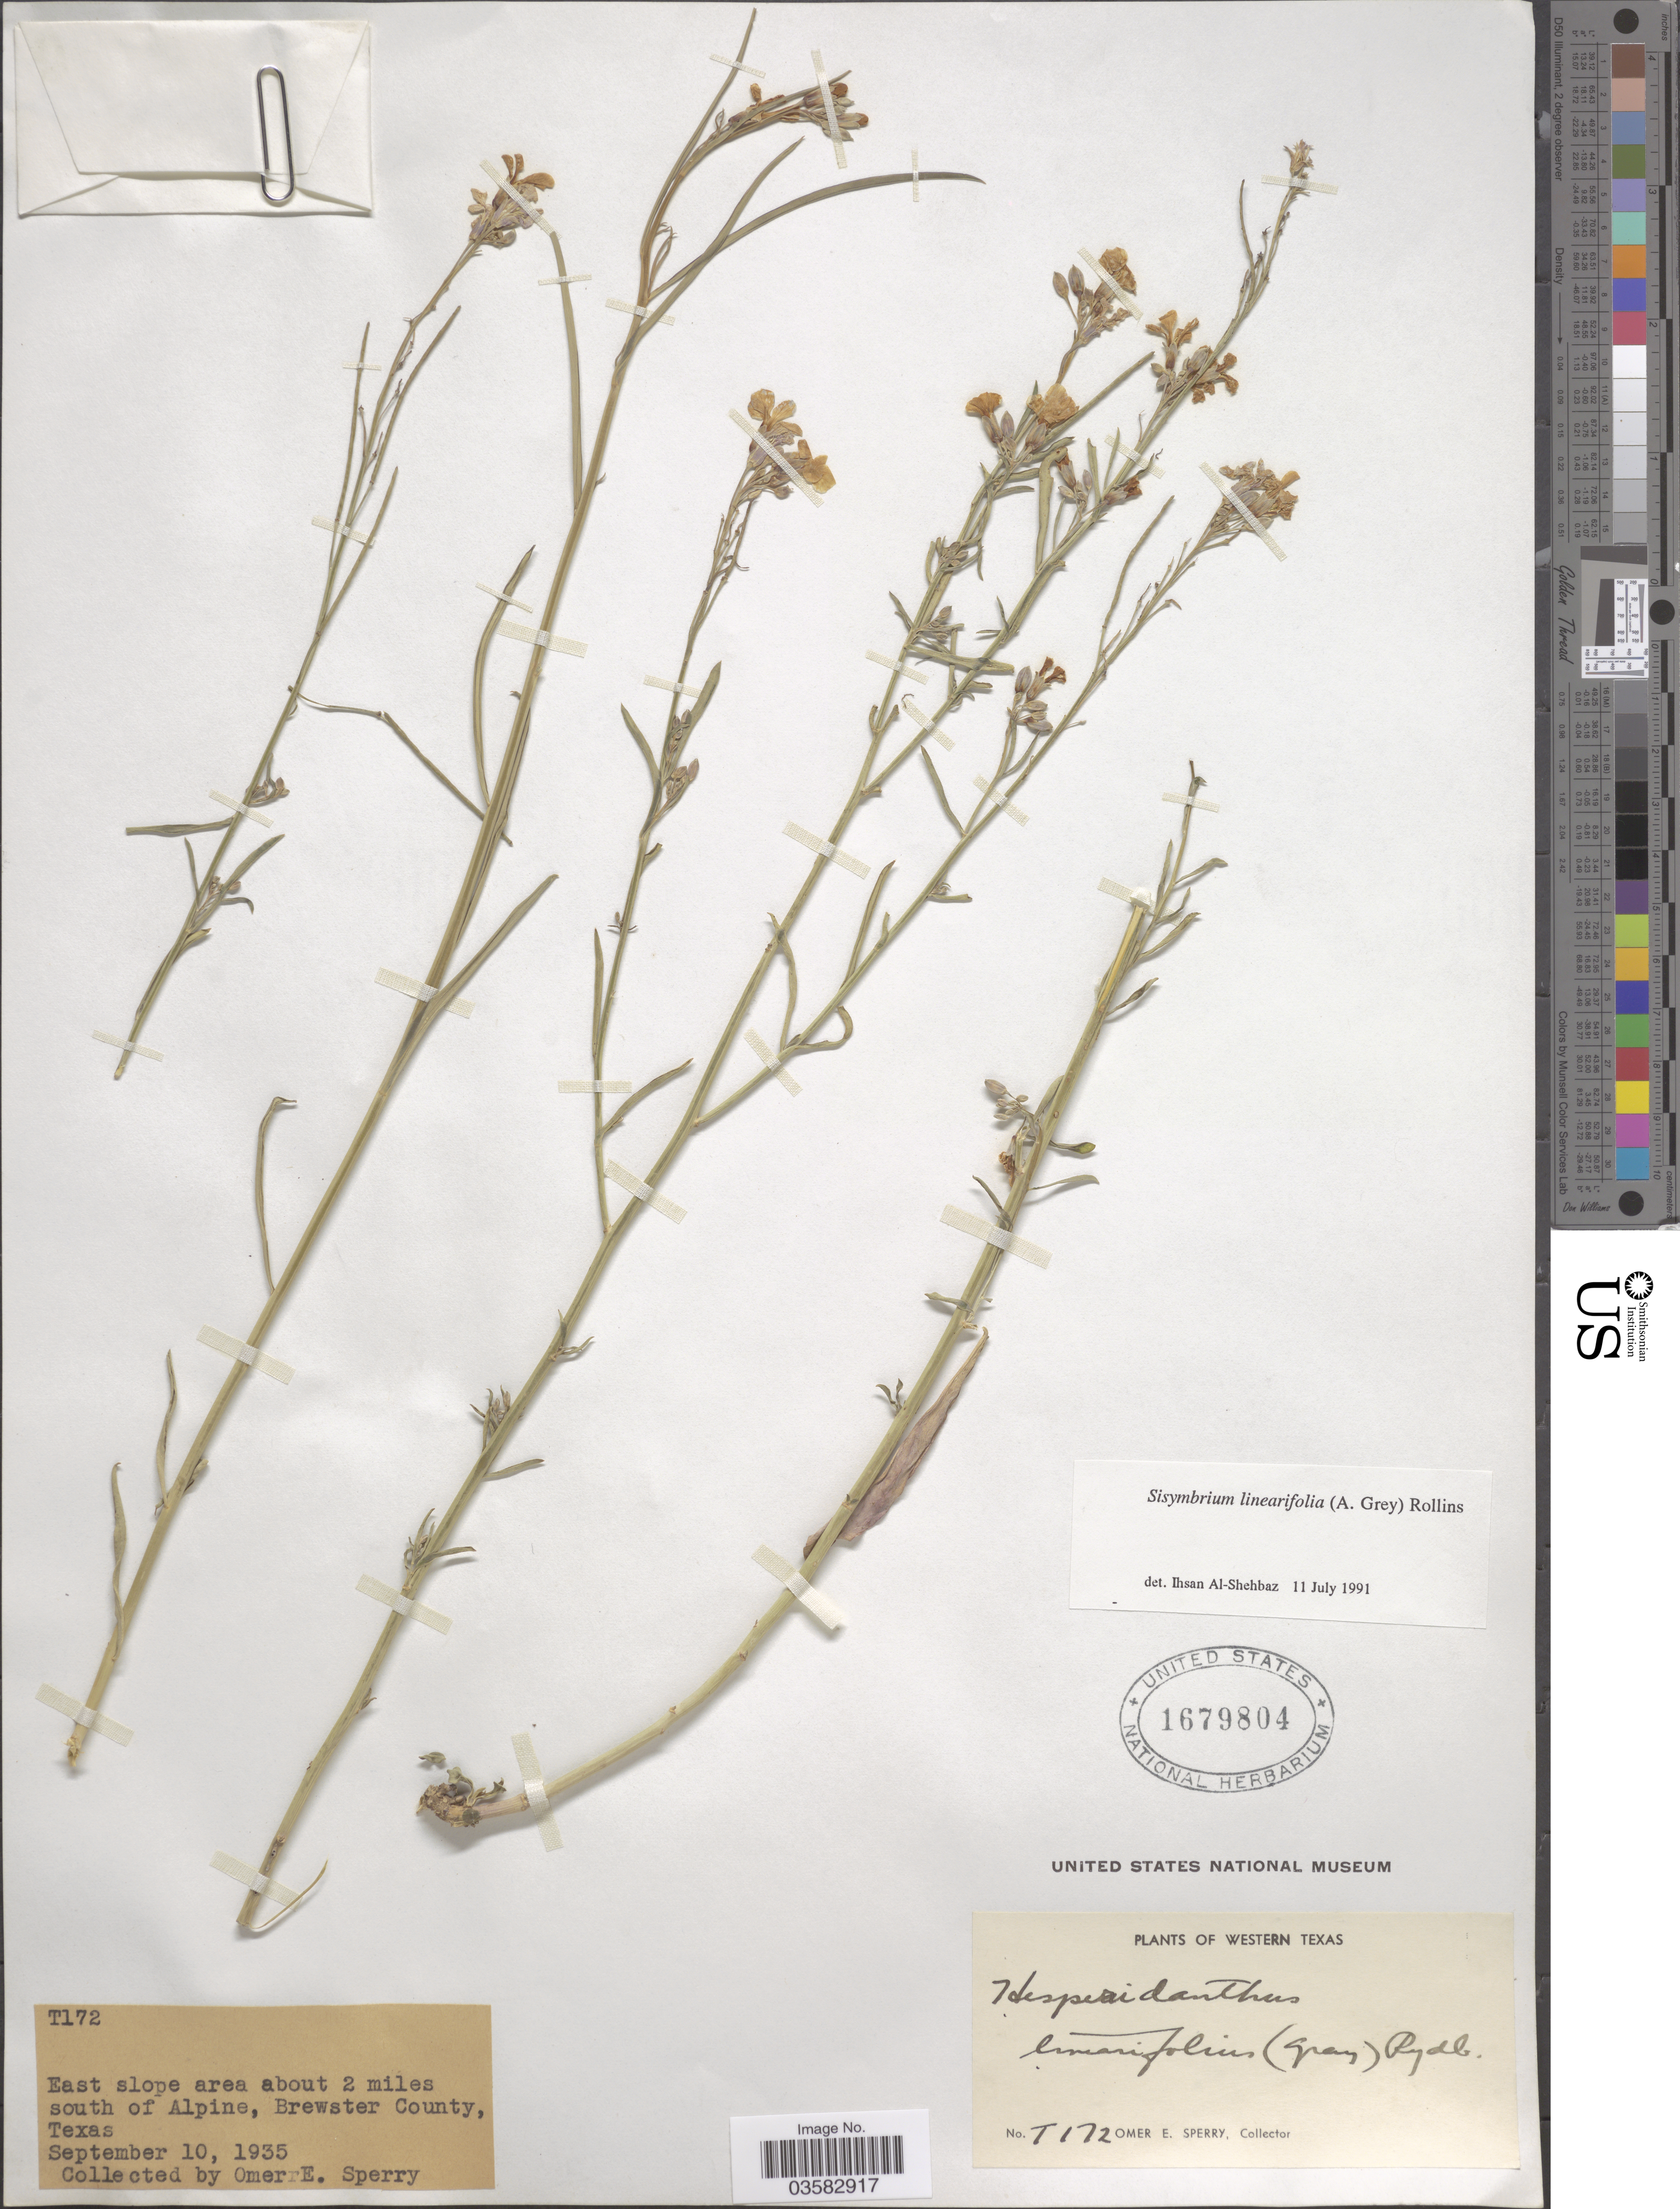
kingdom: Plantae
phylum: Tracheophyta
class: Magnoliopsida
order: Brassicales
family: Brassicaceae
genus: Sisymbrium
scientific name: Sisymbrium linearifolium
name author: (A. Gray) Payson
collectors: O. E. Sperry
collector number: T172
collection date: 1935-09-10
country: United States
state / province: Texas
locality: East slope area about 2 miles south of Alpine, Brewster County.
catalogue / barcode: US 1679804